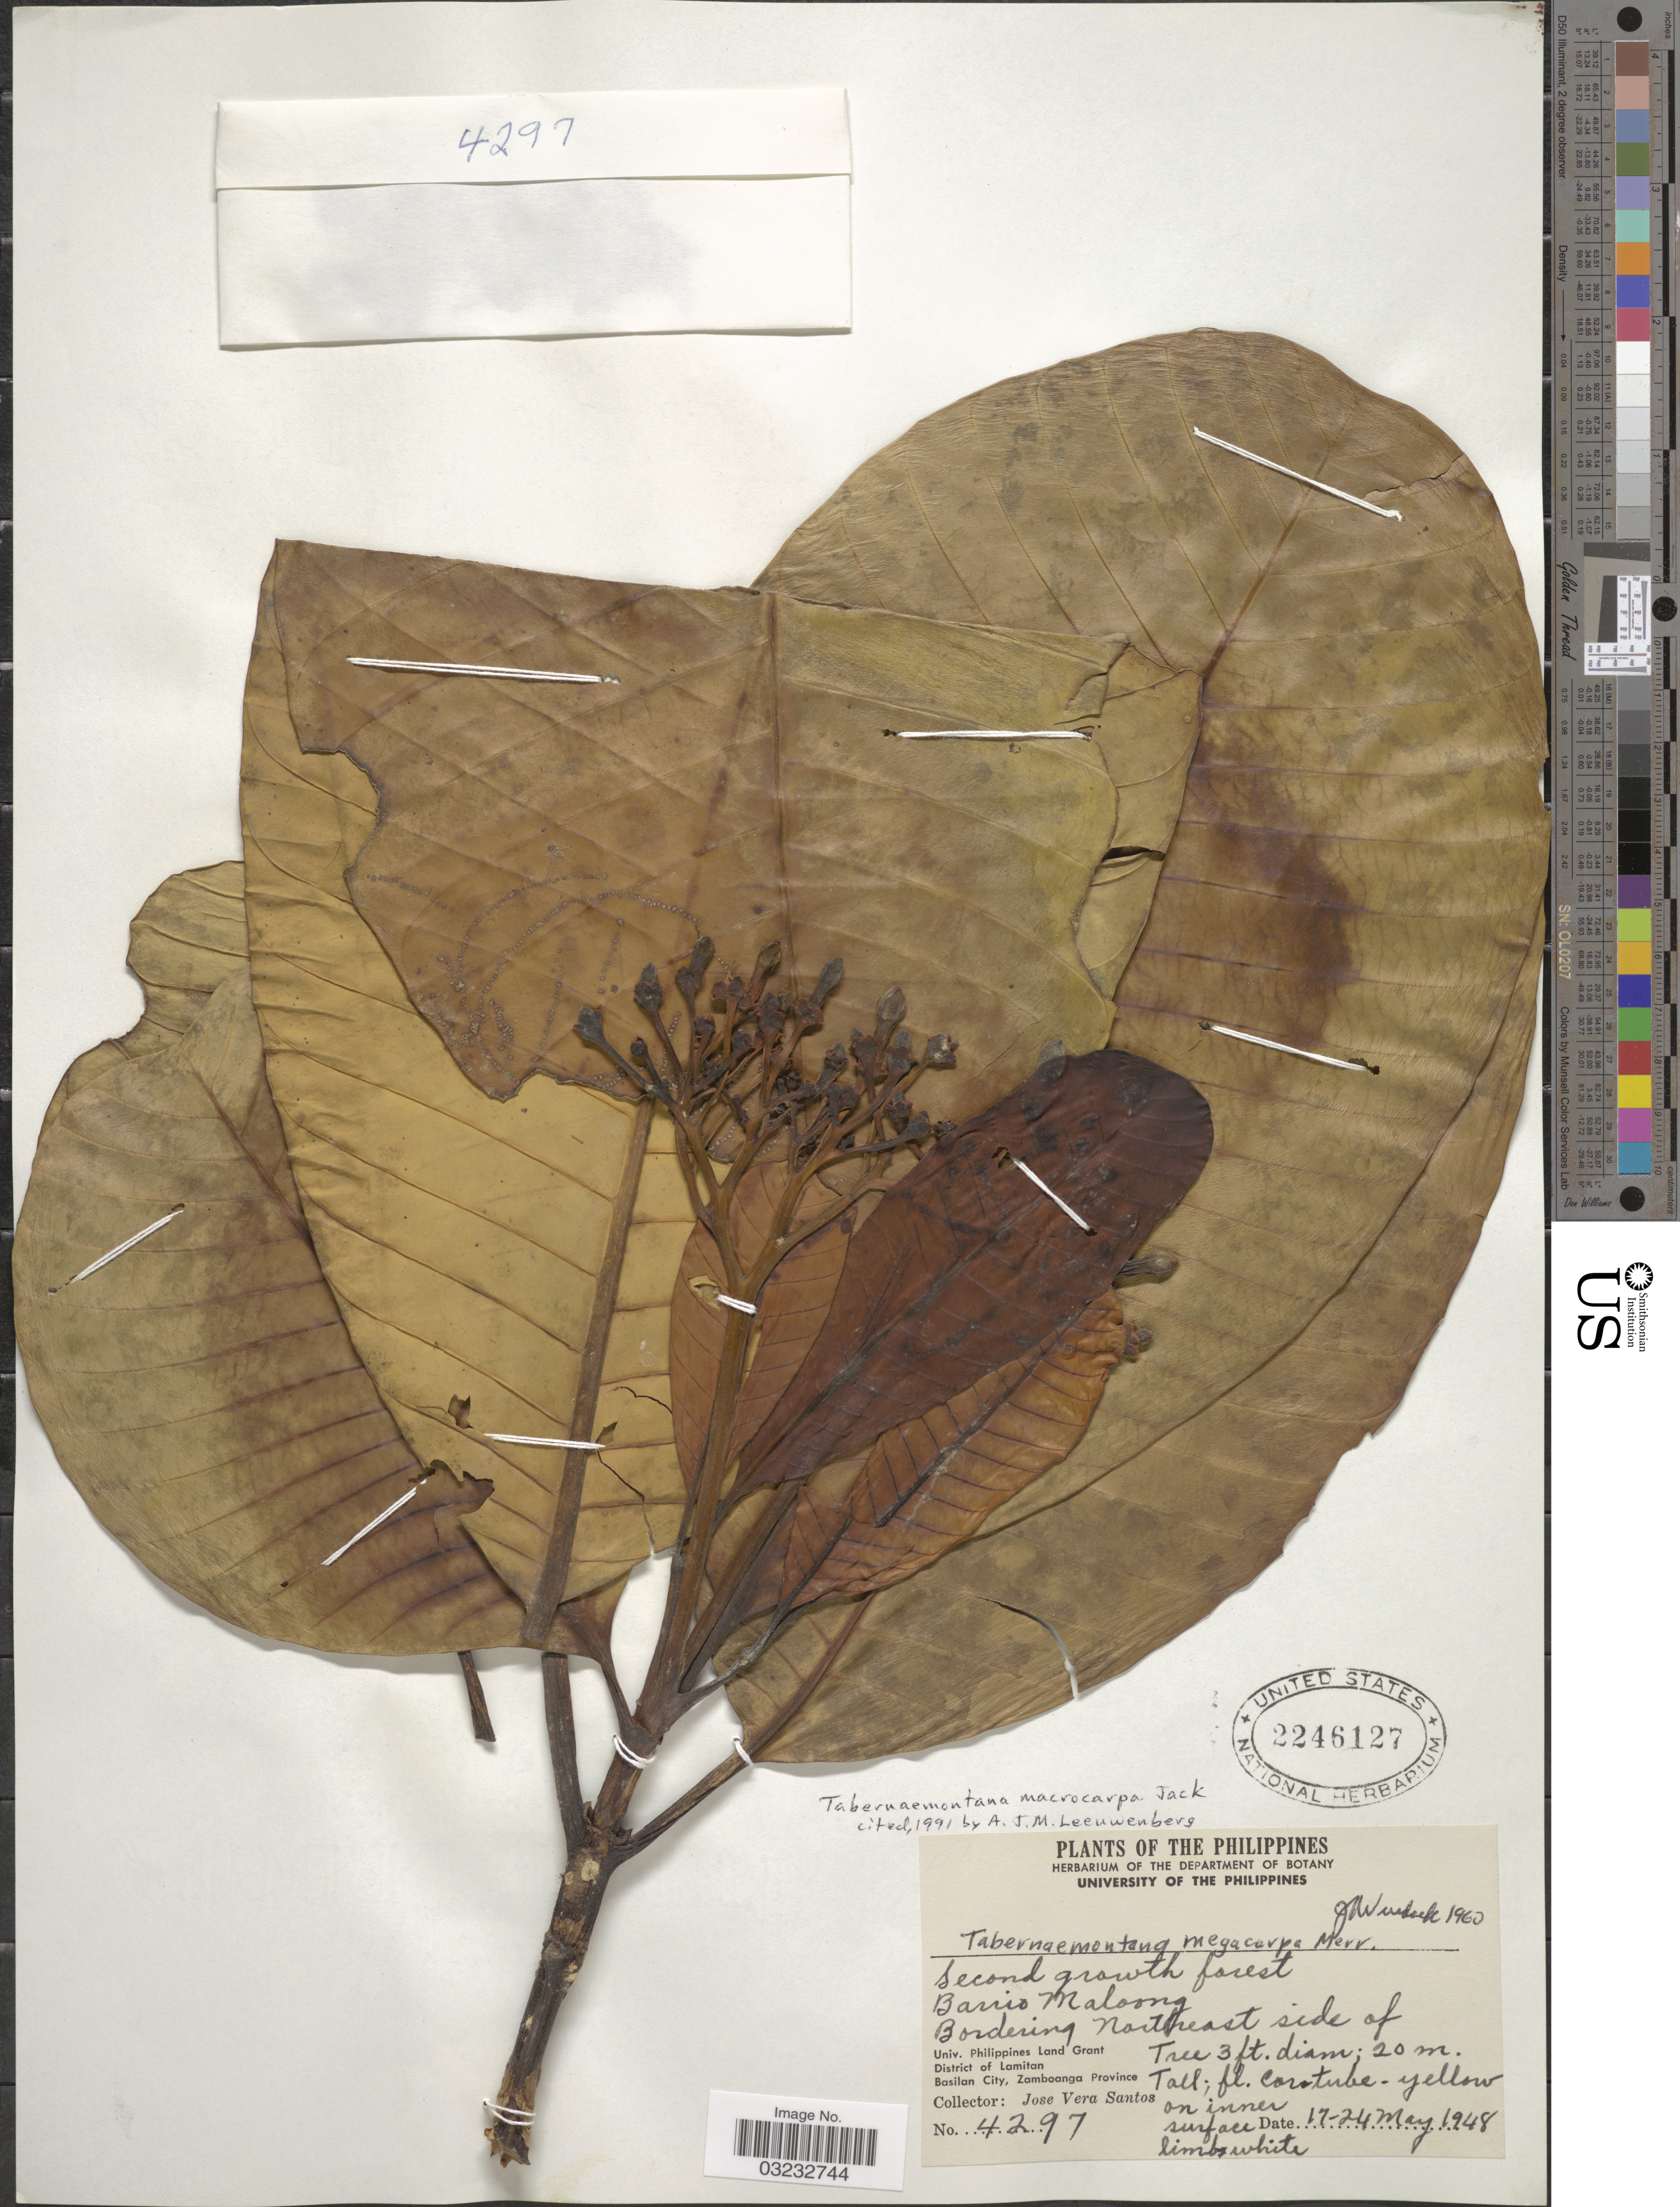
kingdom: Plantae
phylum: Tracheophyta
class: Magnoliopsida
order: Gentianales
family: Apocynaceae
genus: Tabernaemontana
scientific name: Tabernaemontana macrocarpa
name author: Jack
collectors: J. Vera Santos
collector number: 4297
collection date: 1948-05-17/1948-05-24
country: Philippines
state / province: Zamboanga Peninsula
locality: Second growth forest Barrio Maloong. Bordering Northeast side of Univ. Philippines Land Grant. District of Lamitan. Basilan City, Zamboanga Province.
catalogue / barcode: US 2246127